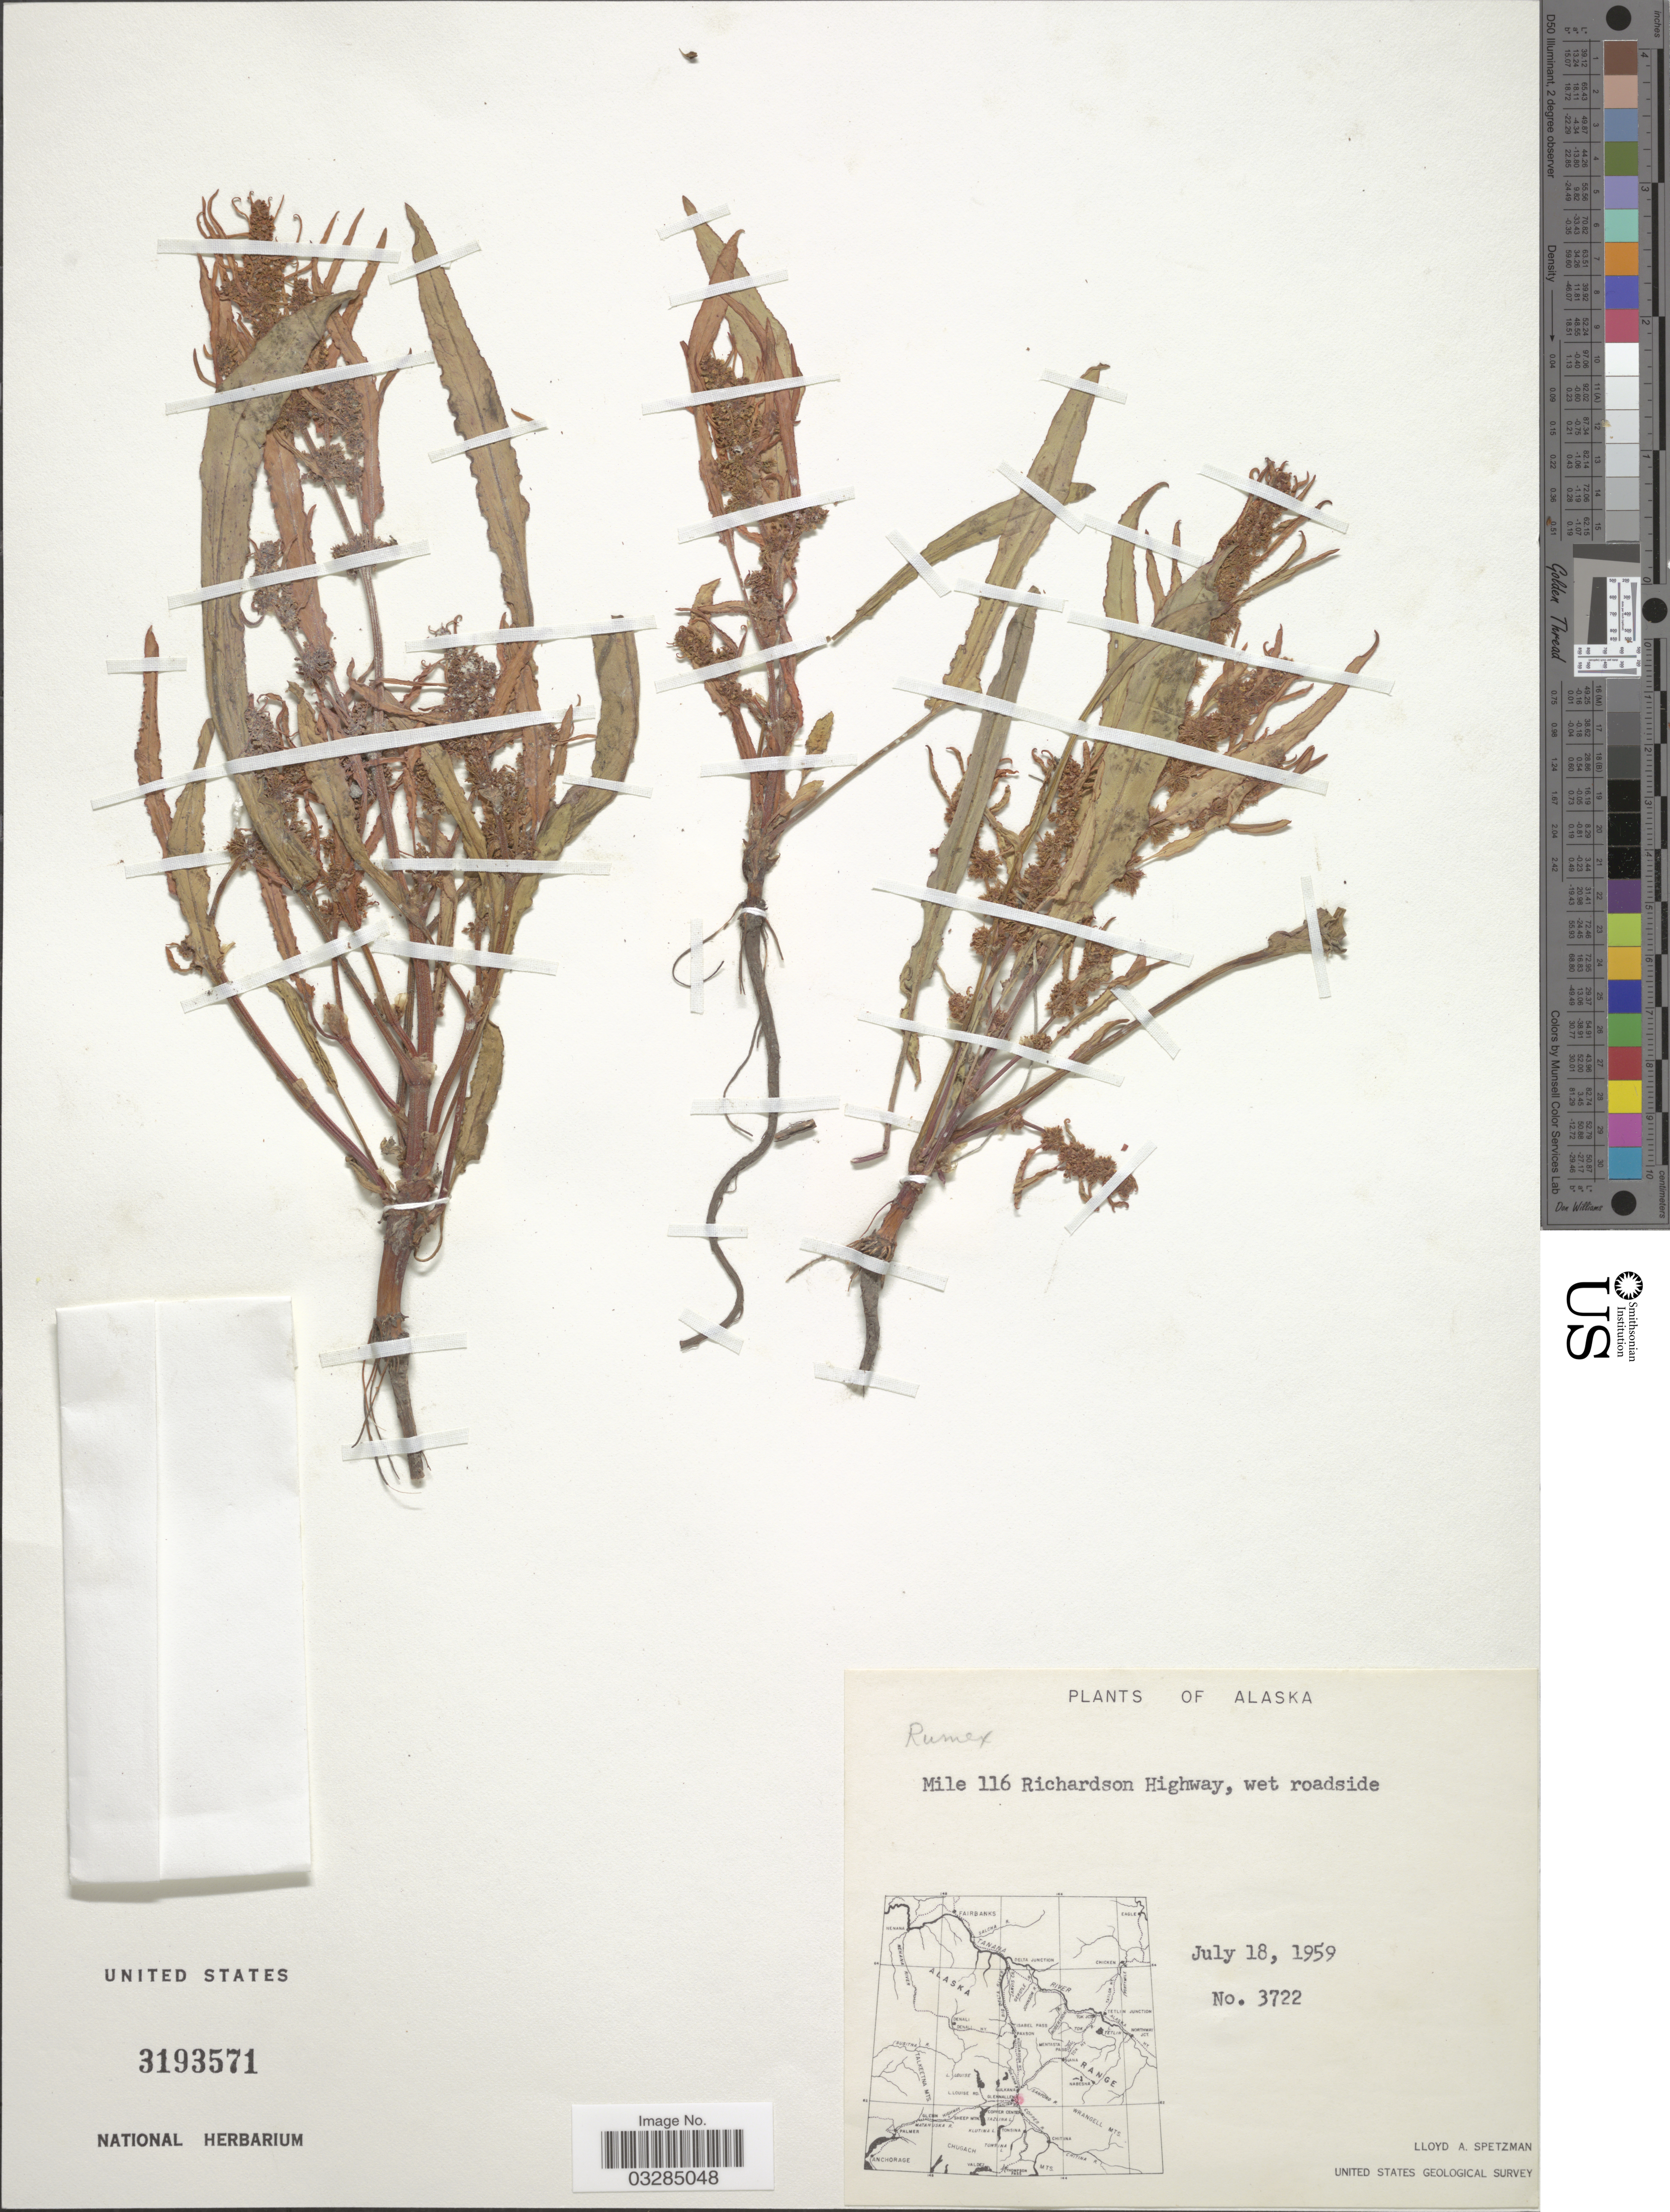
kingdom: Plantae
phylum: Tracheophyta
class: Magnoliopsida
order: Caryophyllales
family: Polygonaceae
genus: Rumex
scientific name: Rumex sp.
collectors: L. Spetzman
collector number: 3722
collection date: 1959-07-18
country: United States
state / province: Alaska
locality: Mile 116 Richardson Highway.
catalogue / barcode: US 3193571